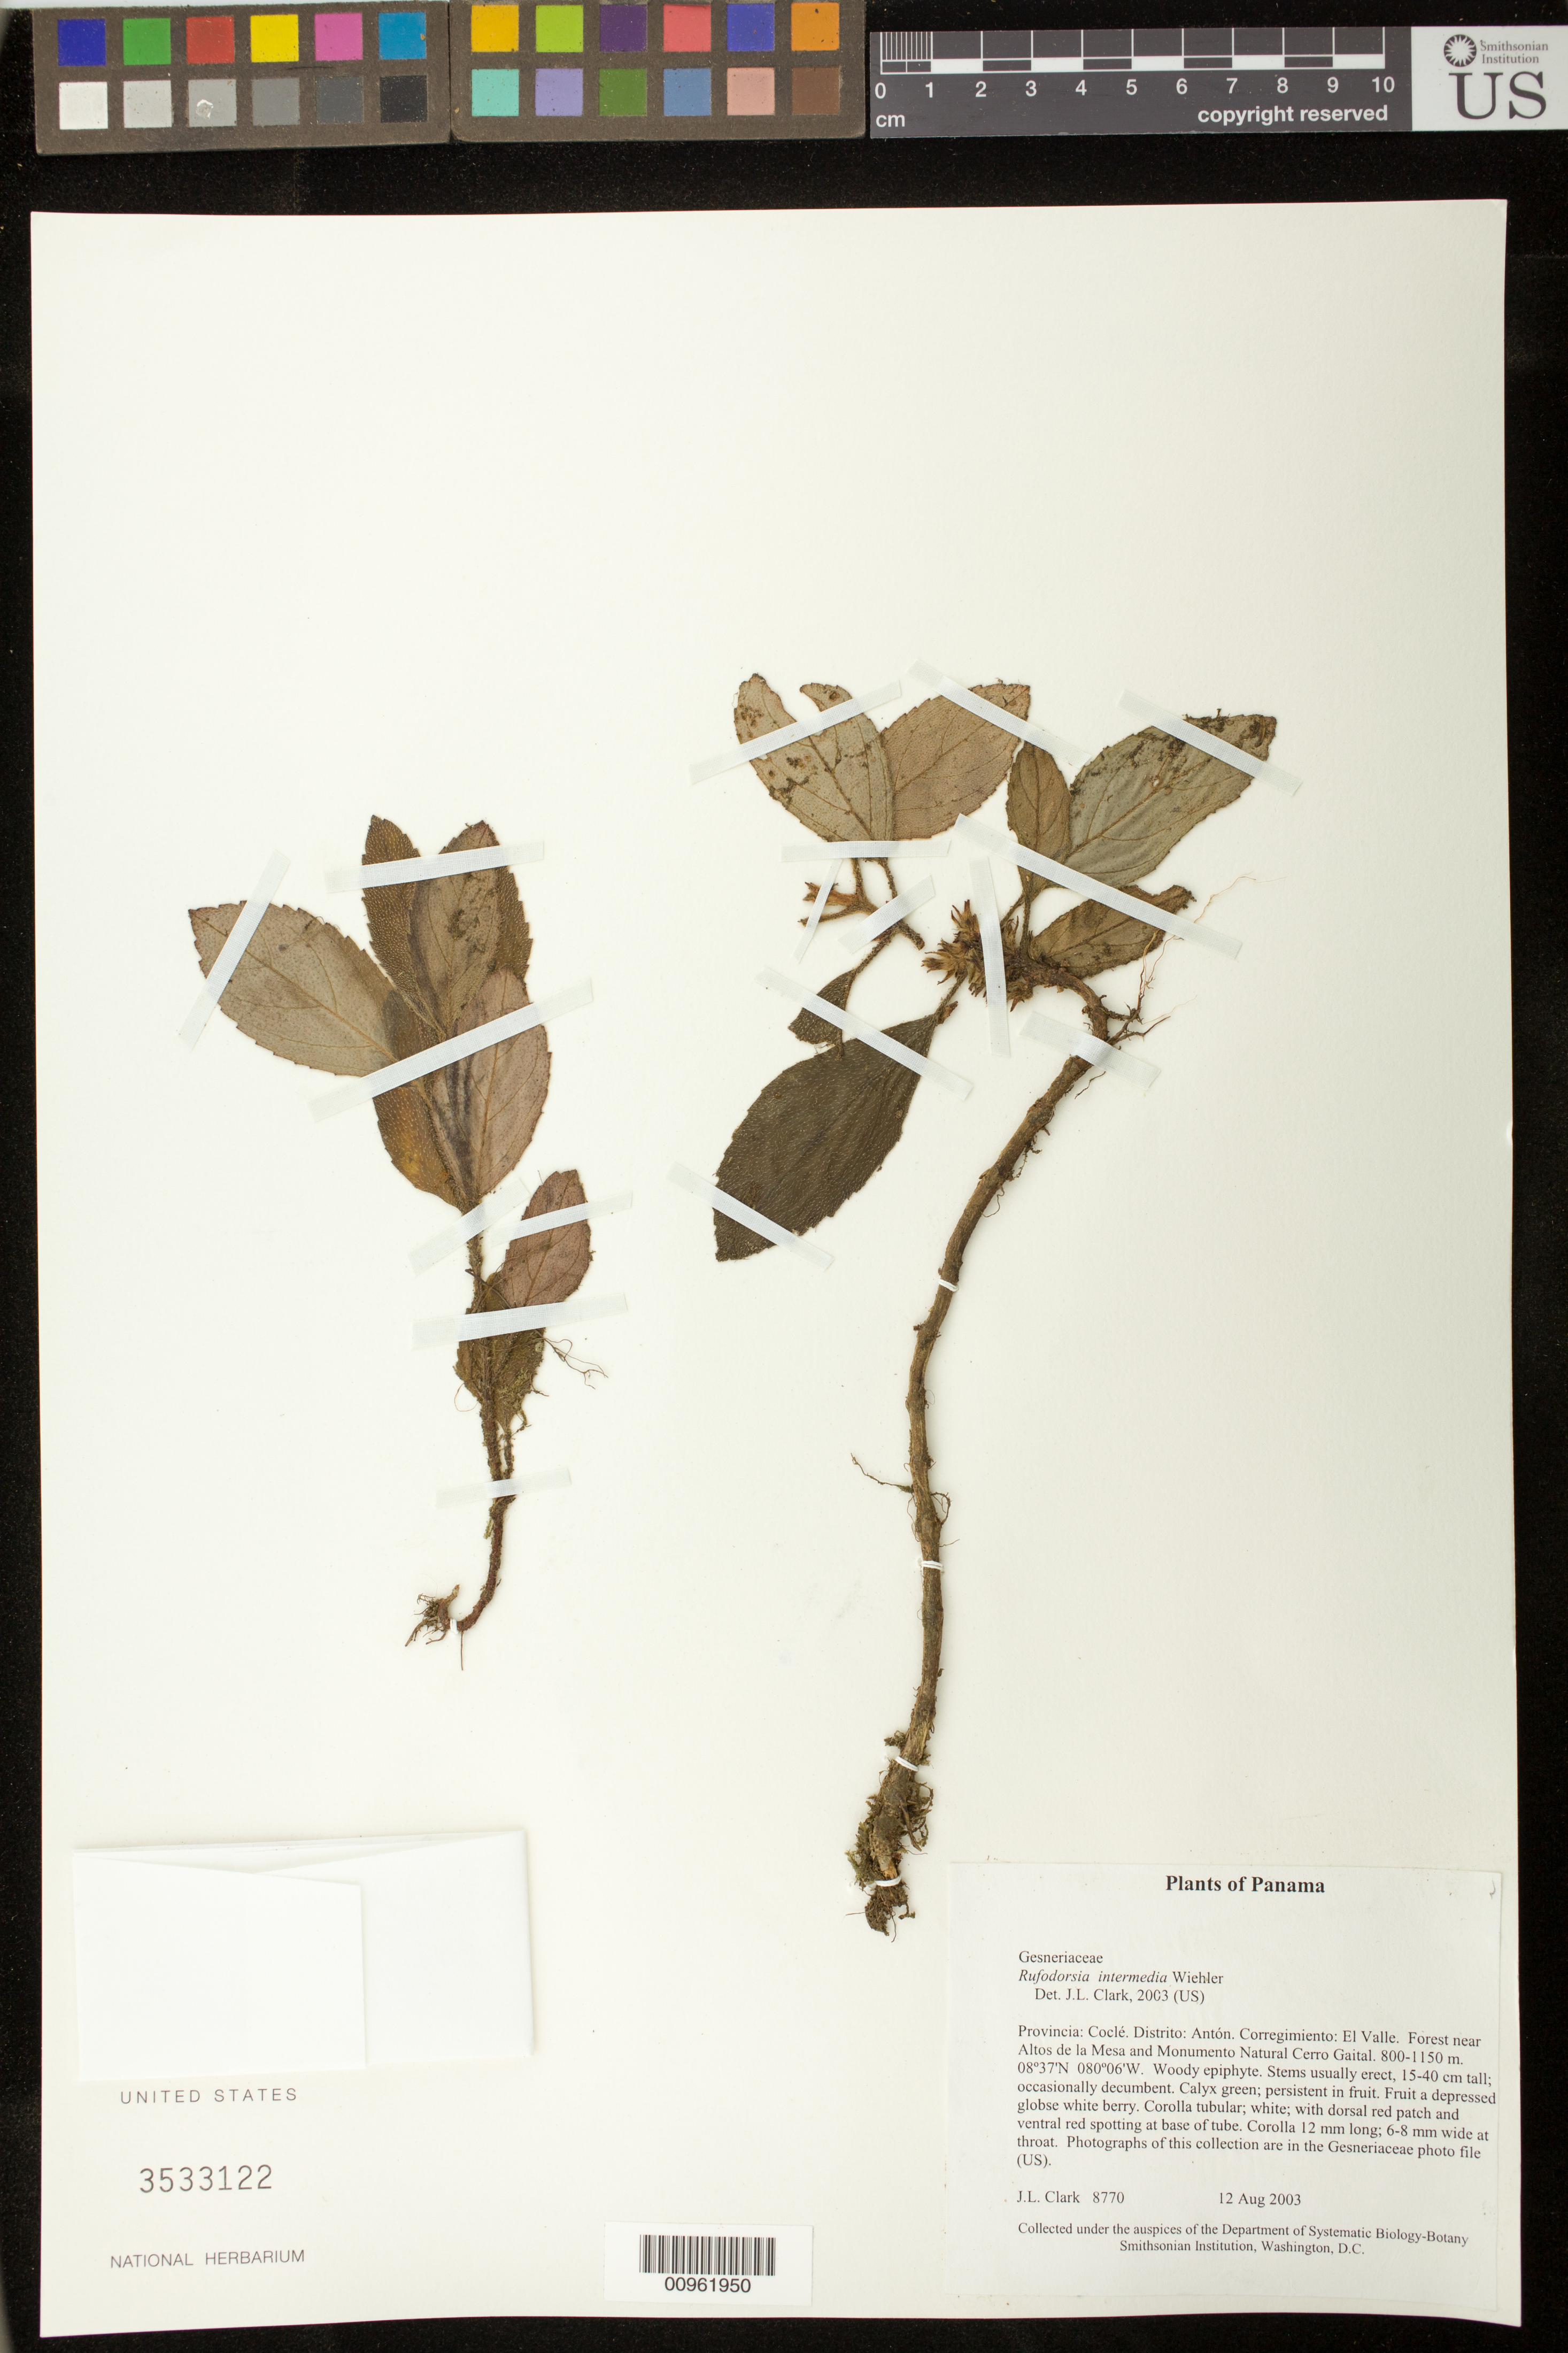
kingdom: Plantae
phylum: Tracheophyta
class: Magnoliopsida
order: Lamiales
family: Gesneriaceae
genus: Rufodorsia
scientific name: Rufodorsia intermedia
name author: Wiehler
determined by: Clark, J. L., (SEL), The Marie Selby Botanical Garden (UNITED STATES)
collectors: J. L. Clark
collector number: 8770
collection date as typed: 12 Aug 2003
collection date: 2003-08-12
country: Panama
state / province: Coclé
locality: Antón. Corregimiento: El Valle. Forest near Altos de la Mesa and Monumento Natural Cerro Gaital.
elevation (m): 800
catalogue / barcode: US 3533122